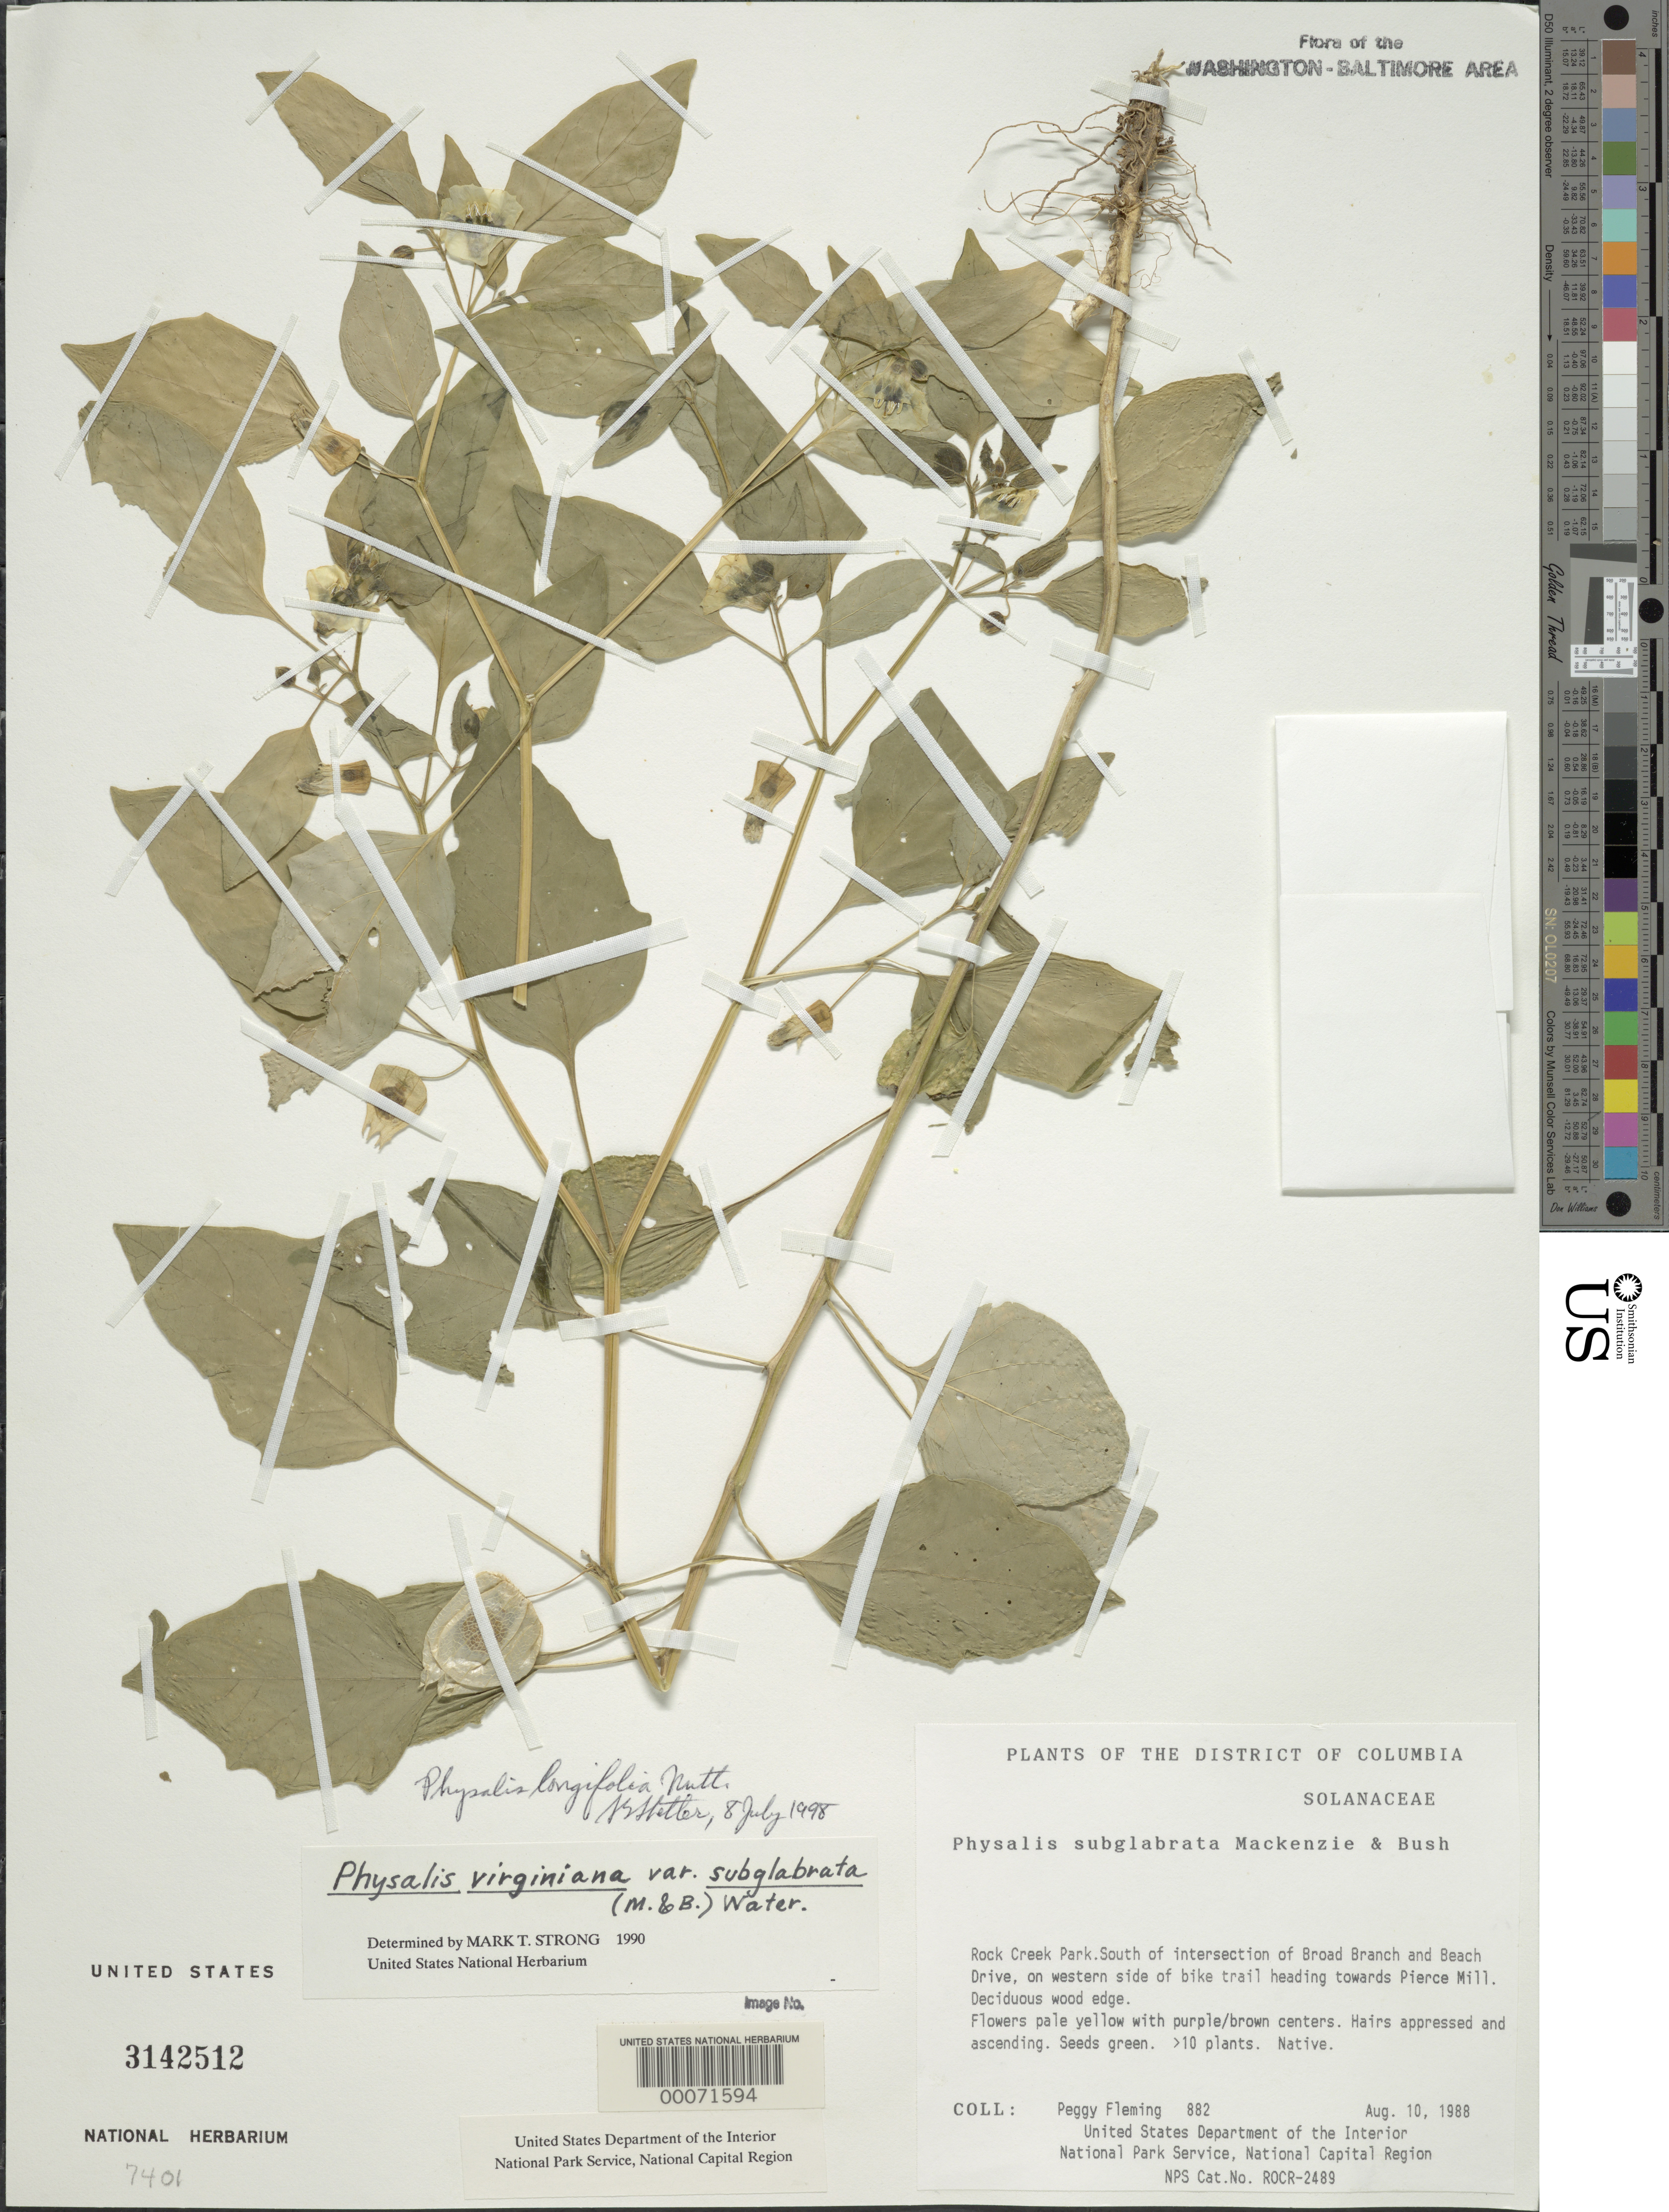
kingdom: Plantae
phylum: Tracheophyta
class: Magnoliopsida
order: Solanales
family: Solanaceae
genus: Physalis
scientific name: Physalis longifolia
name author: Nutt.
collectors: P. Fleming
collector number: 882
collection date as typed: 10 Aug 1988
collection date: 1988-08-10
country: United States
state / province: District of Columbia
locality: Rock Creek Park, S of intersection of Broad branch and Beach Drive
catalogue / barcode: US 3142512